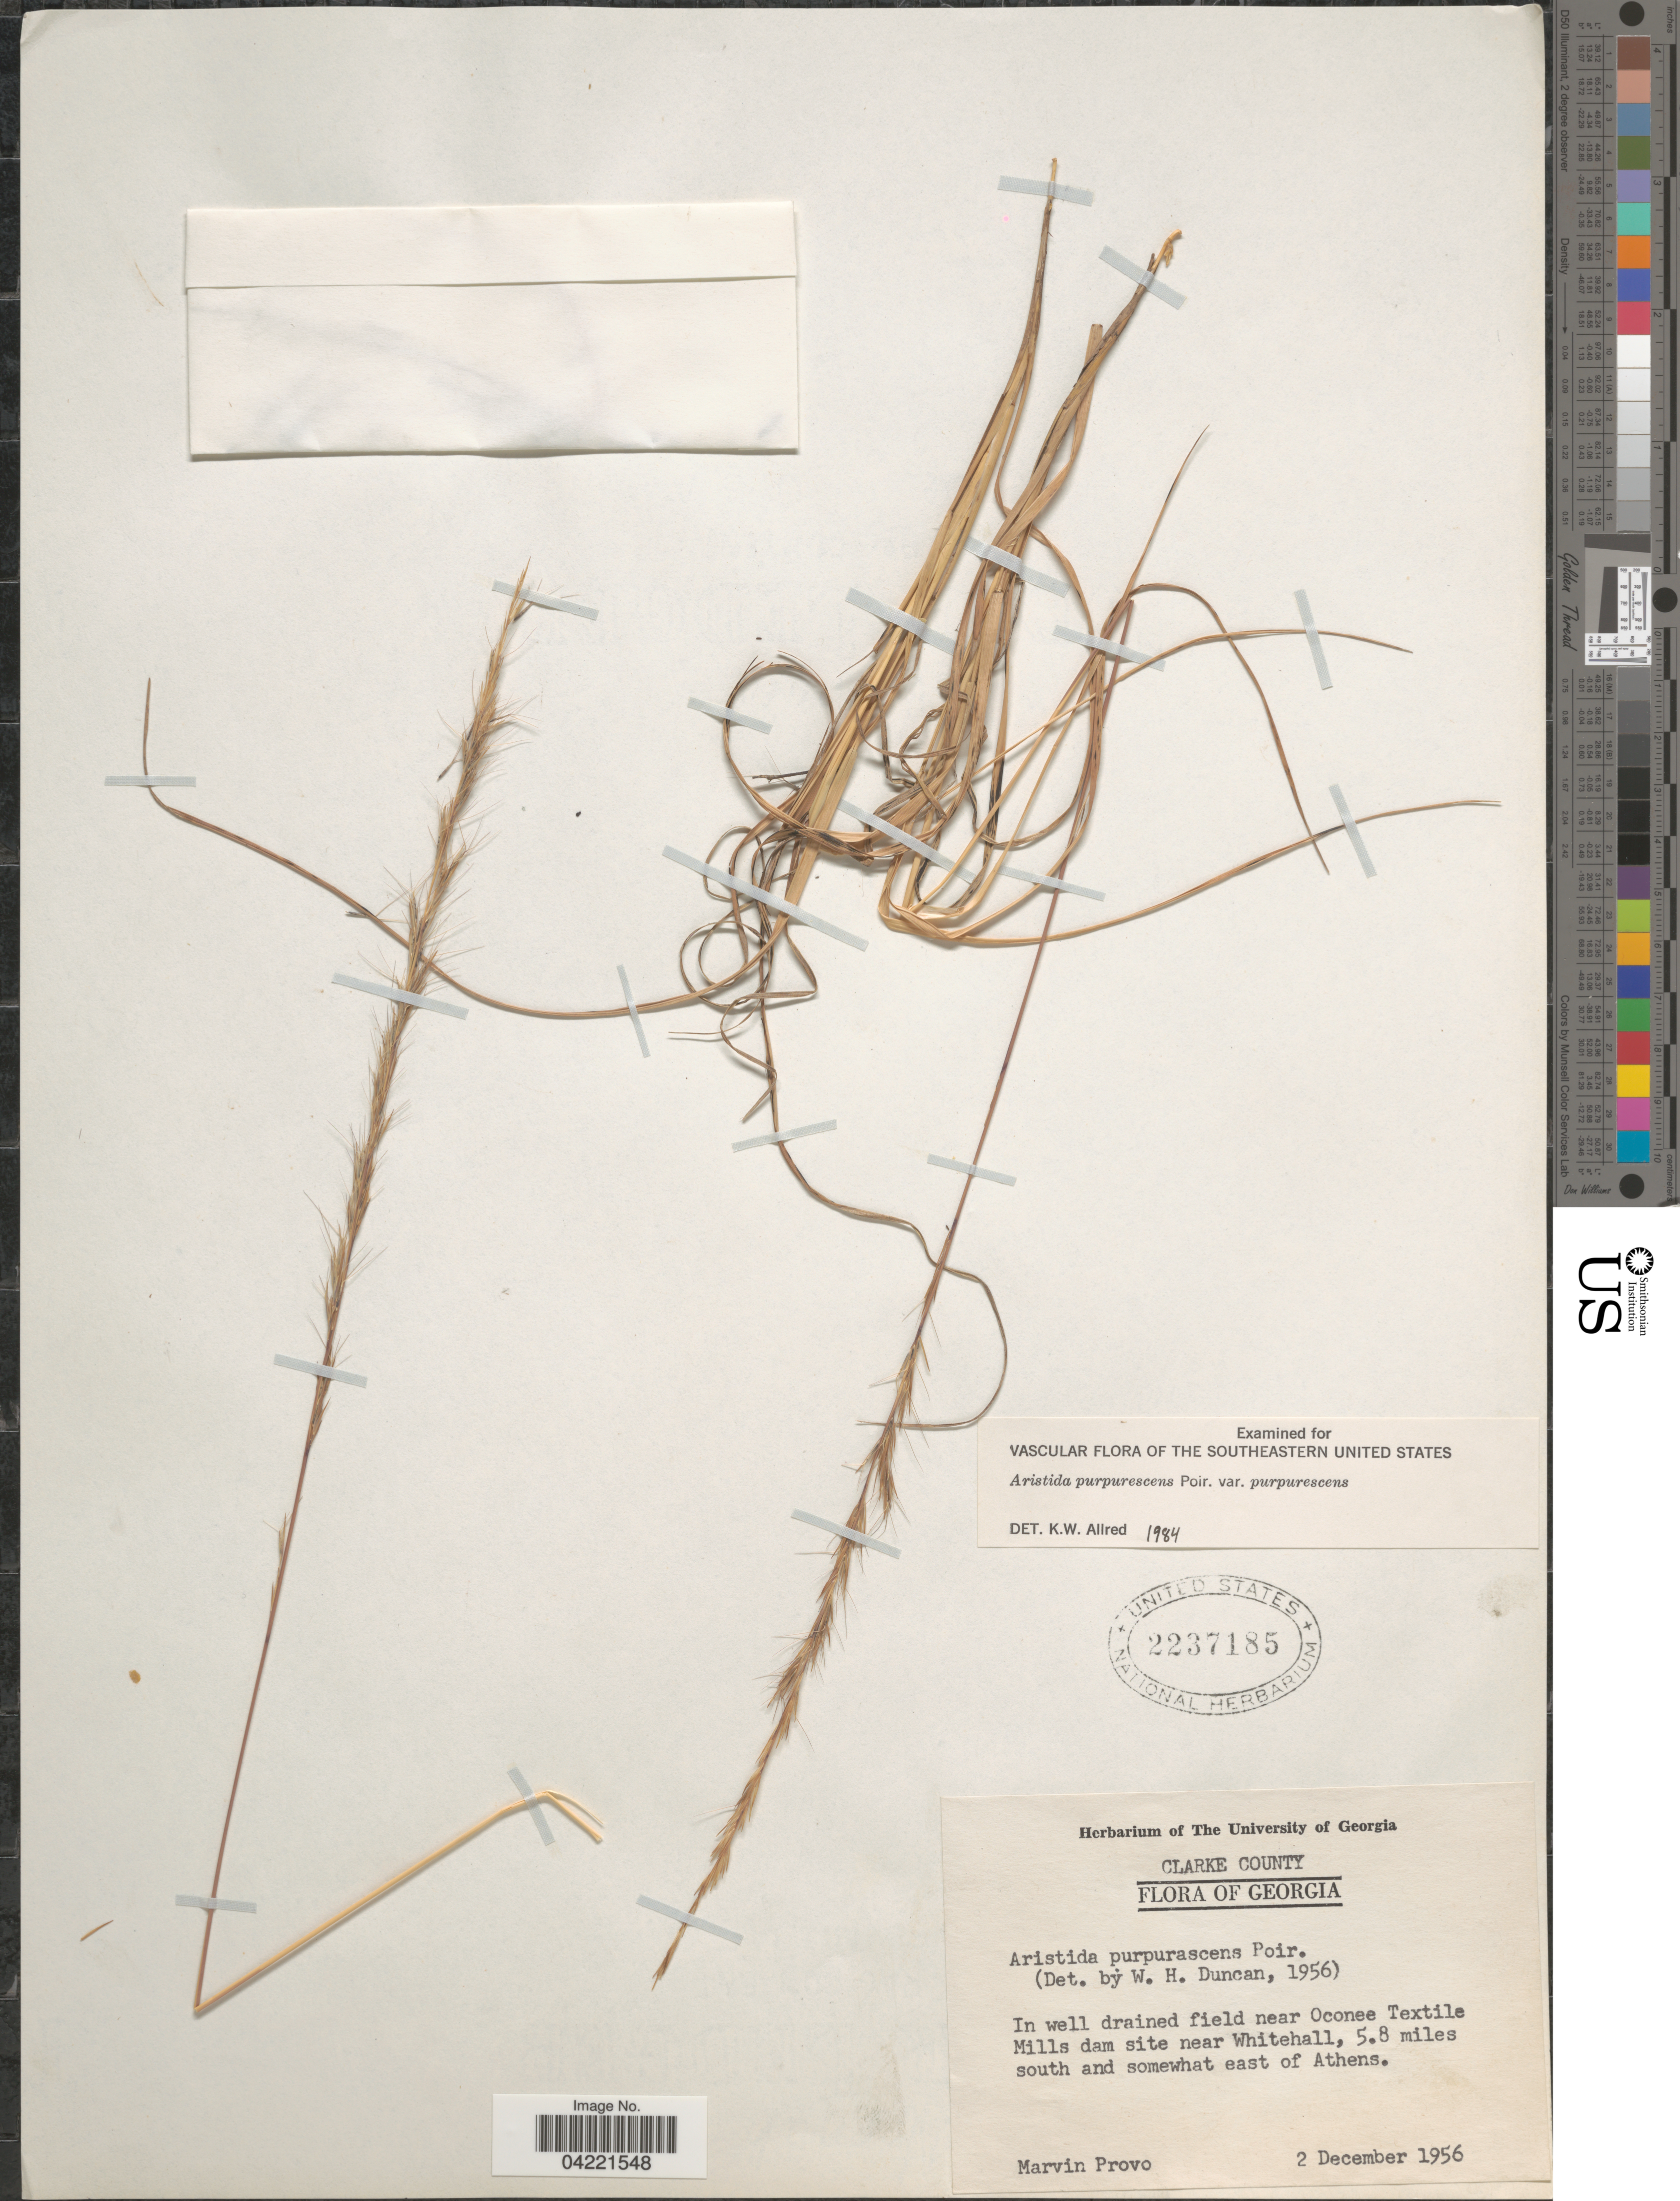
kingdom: Plantae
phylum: Tracheophyta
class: Liliopsida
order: Poales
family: Poaceae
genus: Aristida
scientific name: Aristida purpurascens var. purpurescens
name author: Poir.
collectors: M. Provo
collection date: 1956-12-02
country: United States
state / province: Georgia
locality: Clarke County. In well drained field near Oconee Textile Mills dam site near Whitehall, 5.8 miles south and somewhat east of Athens.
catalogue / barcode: US 2237185